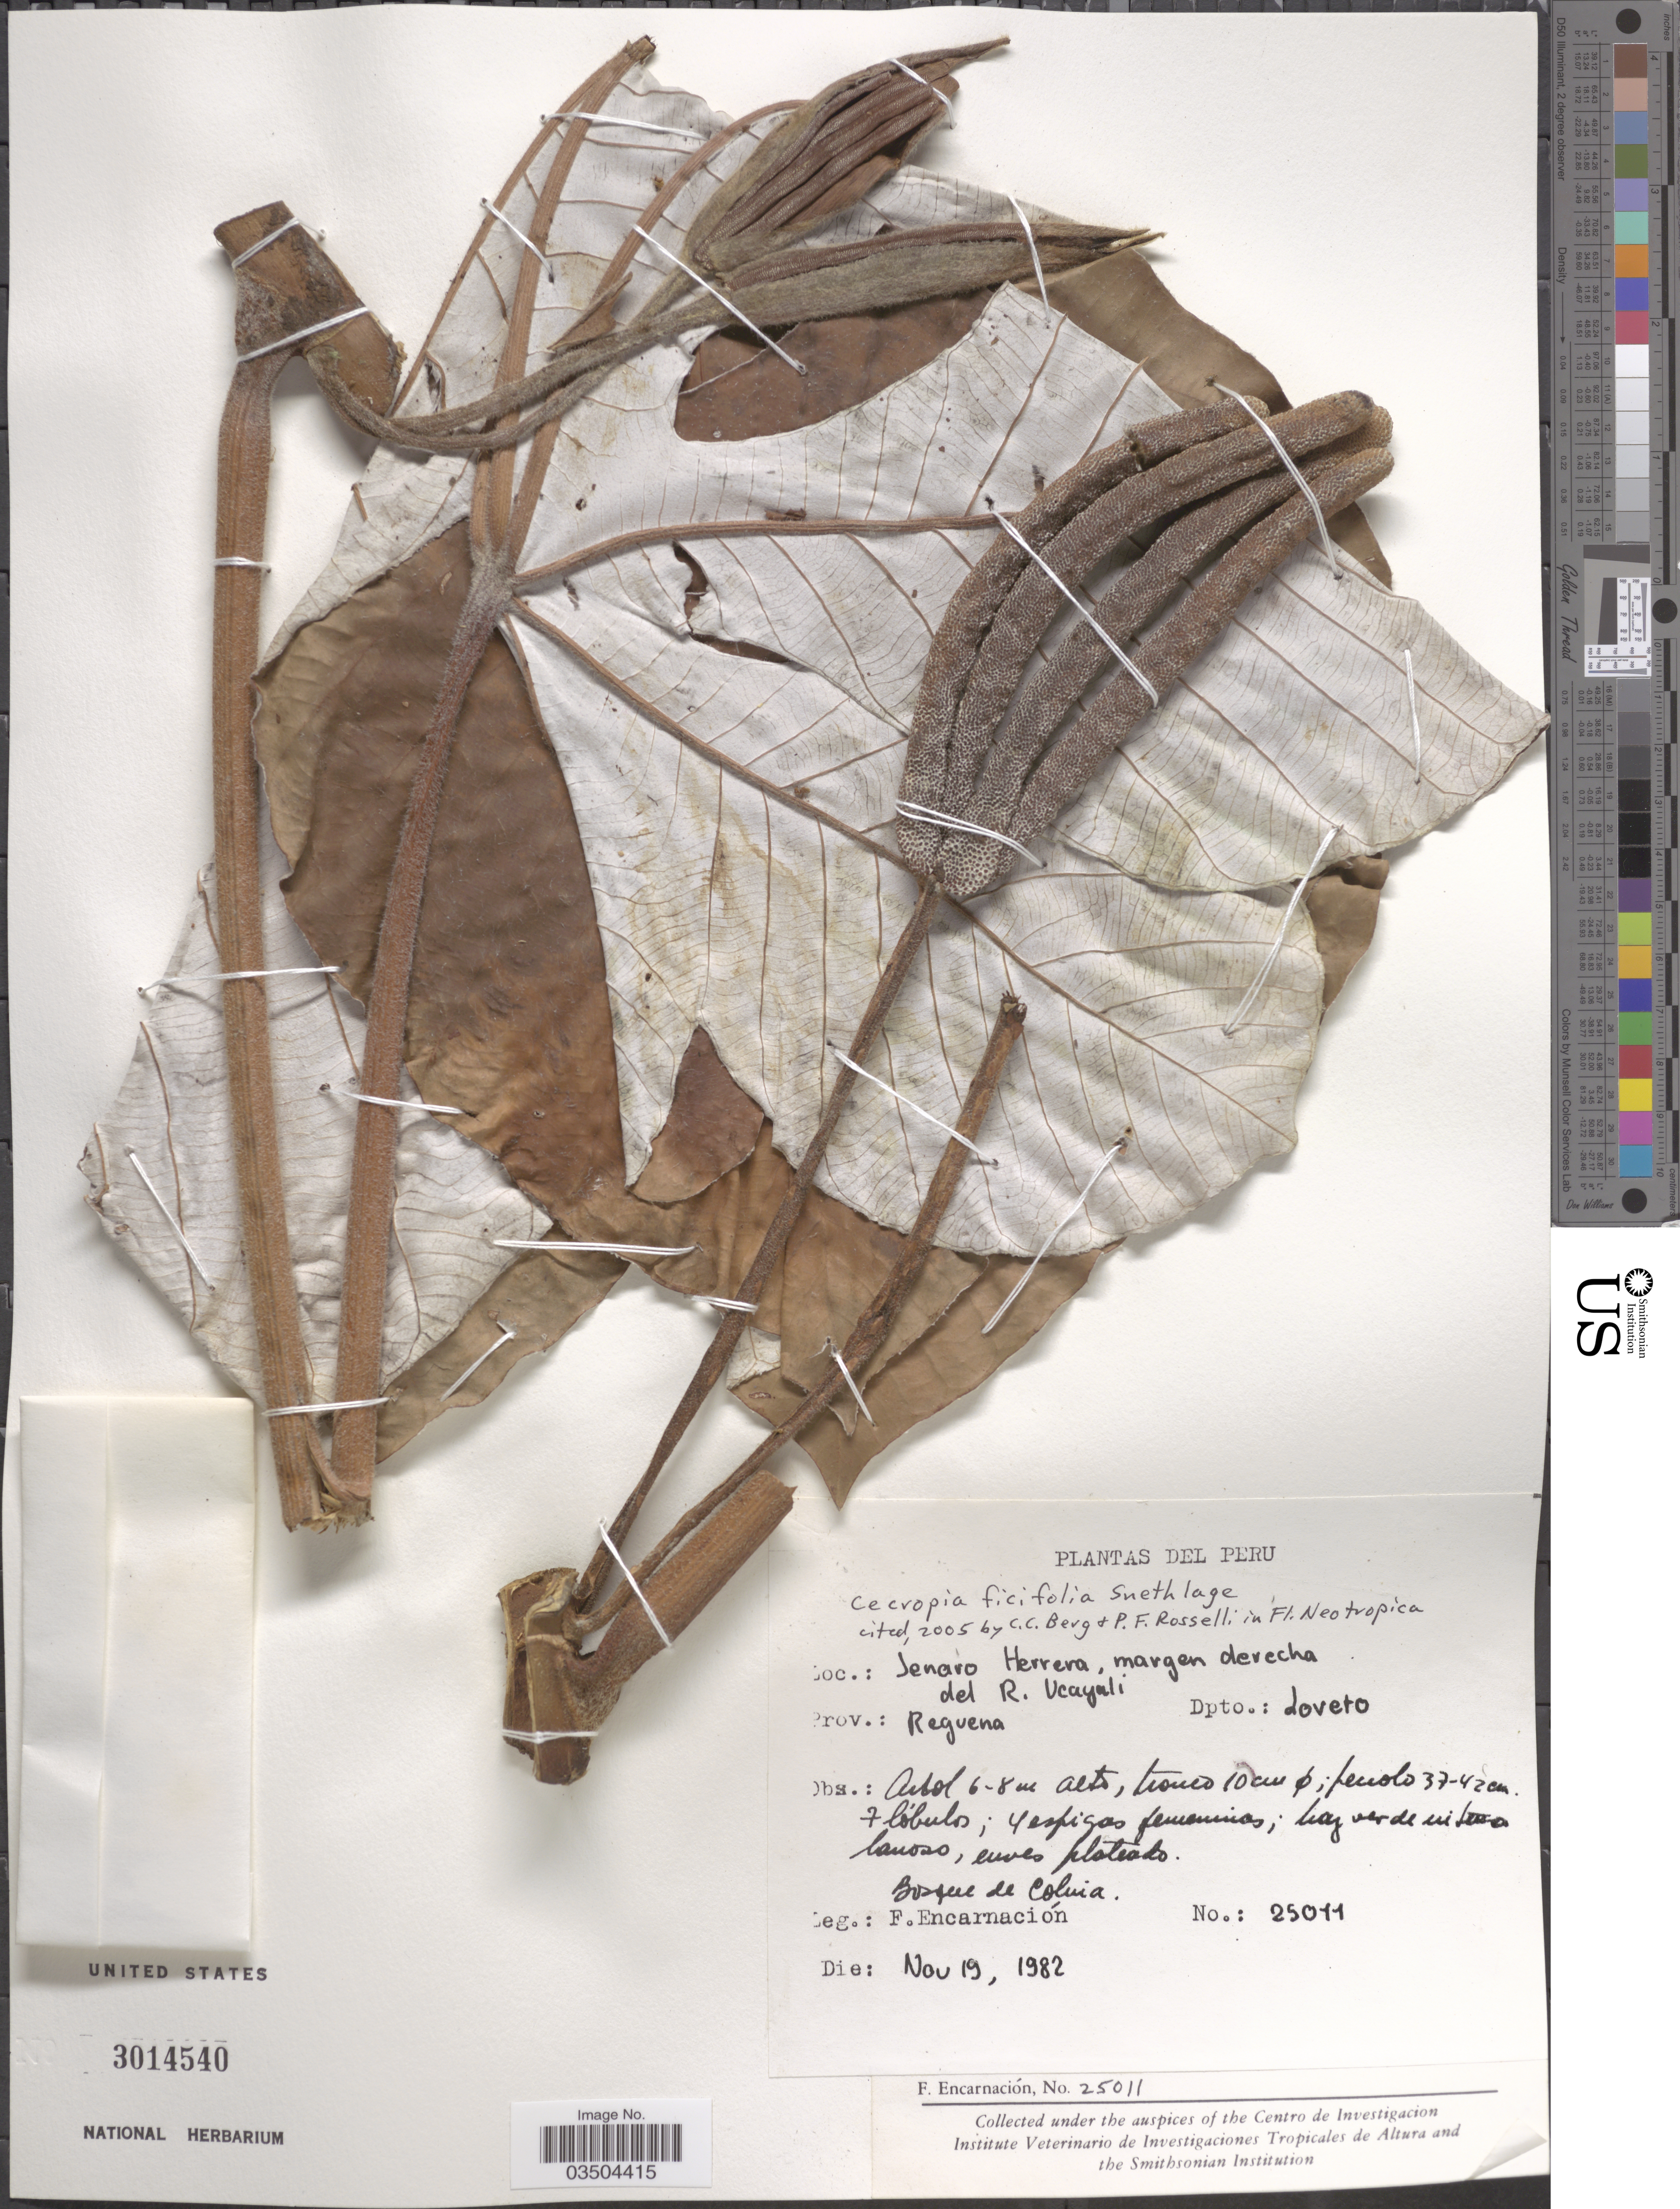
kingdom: Plantae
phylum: Tracheophyta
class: Magnoliopsida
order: Rosales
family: Urticaceae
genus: Cecropia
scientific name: Cecropia ficifolia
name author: Snethlage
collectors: F. Encarnación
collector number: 25011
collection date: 1982-11-19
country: Peru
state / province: Loreto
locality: Jenaro Herrera, margen derecha del R. Ucayali. Prov.: Reguena, Dpto.: Loreto.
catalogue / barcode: US 3014540